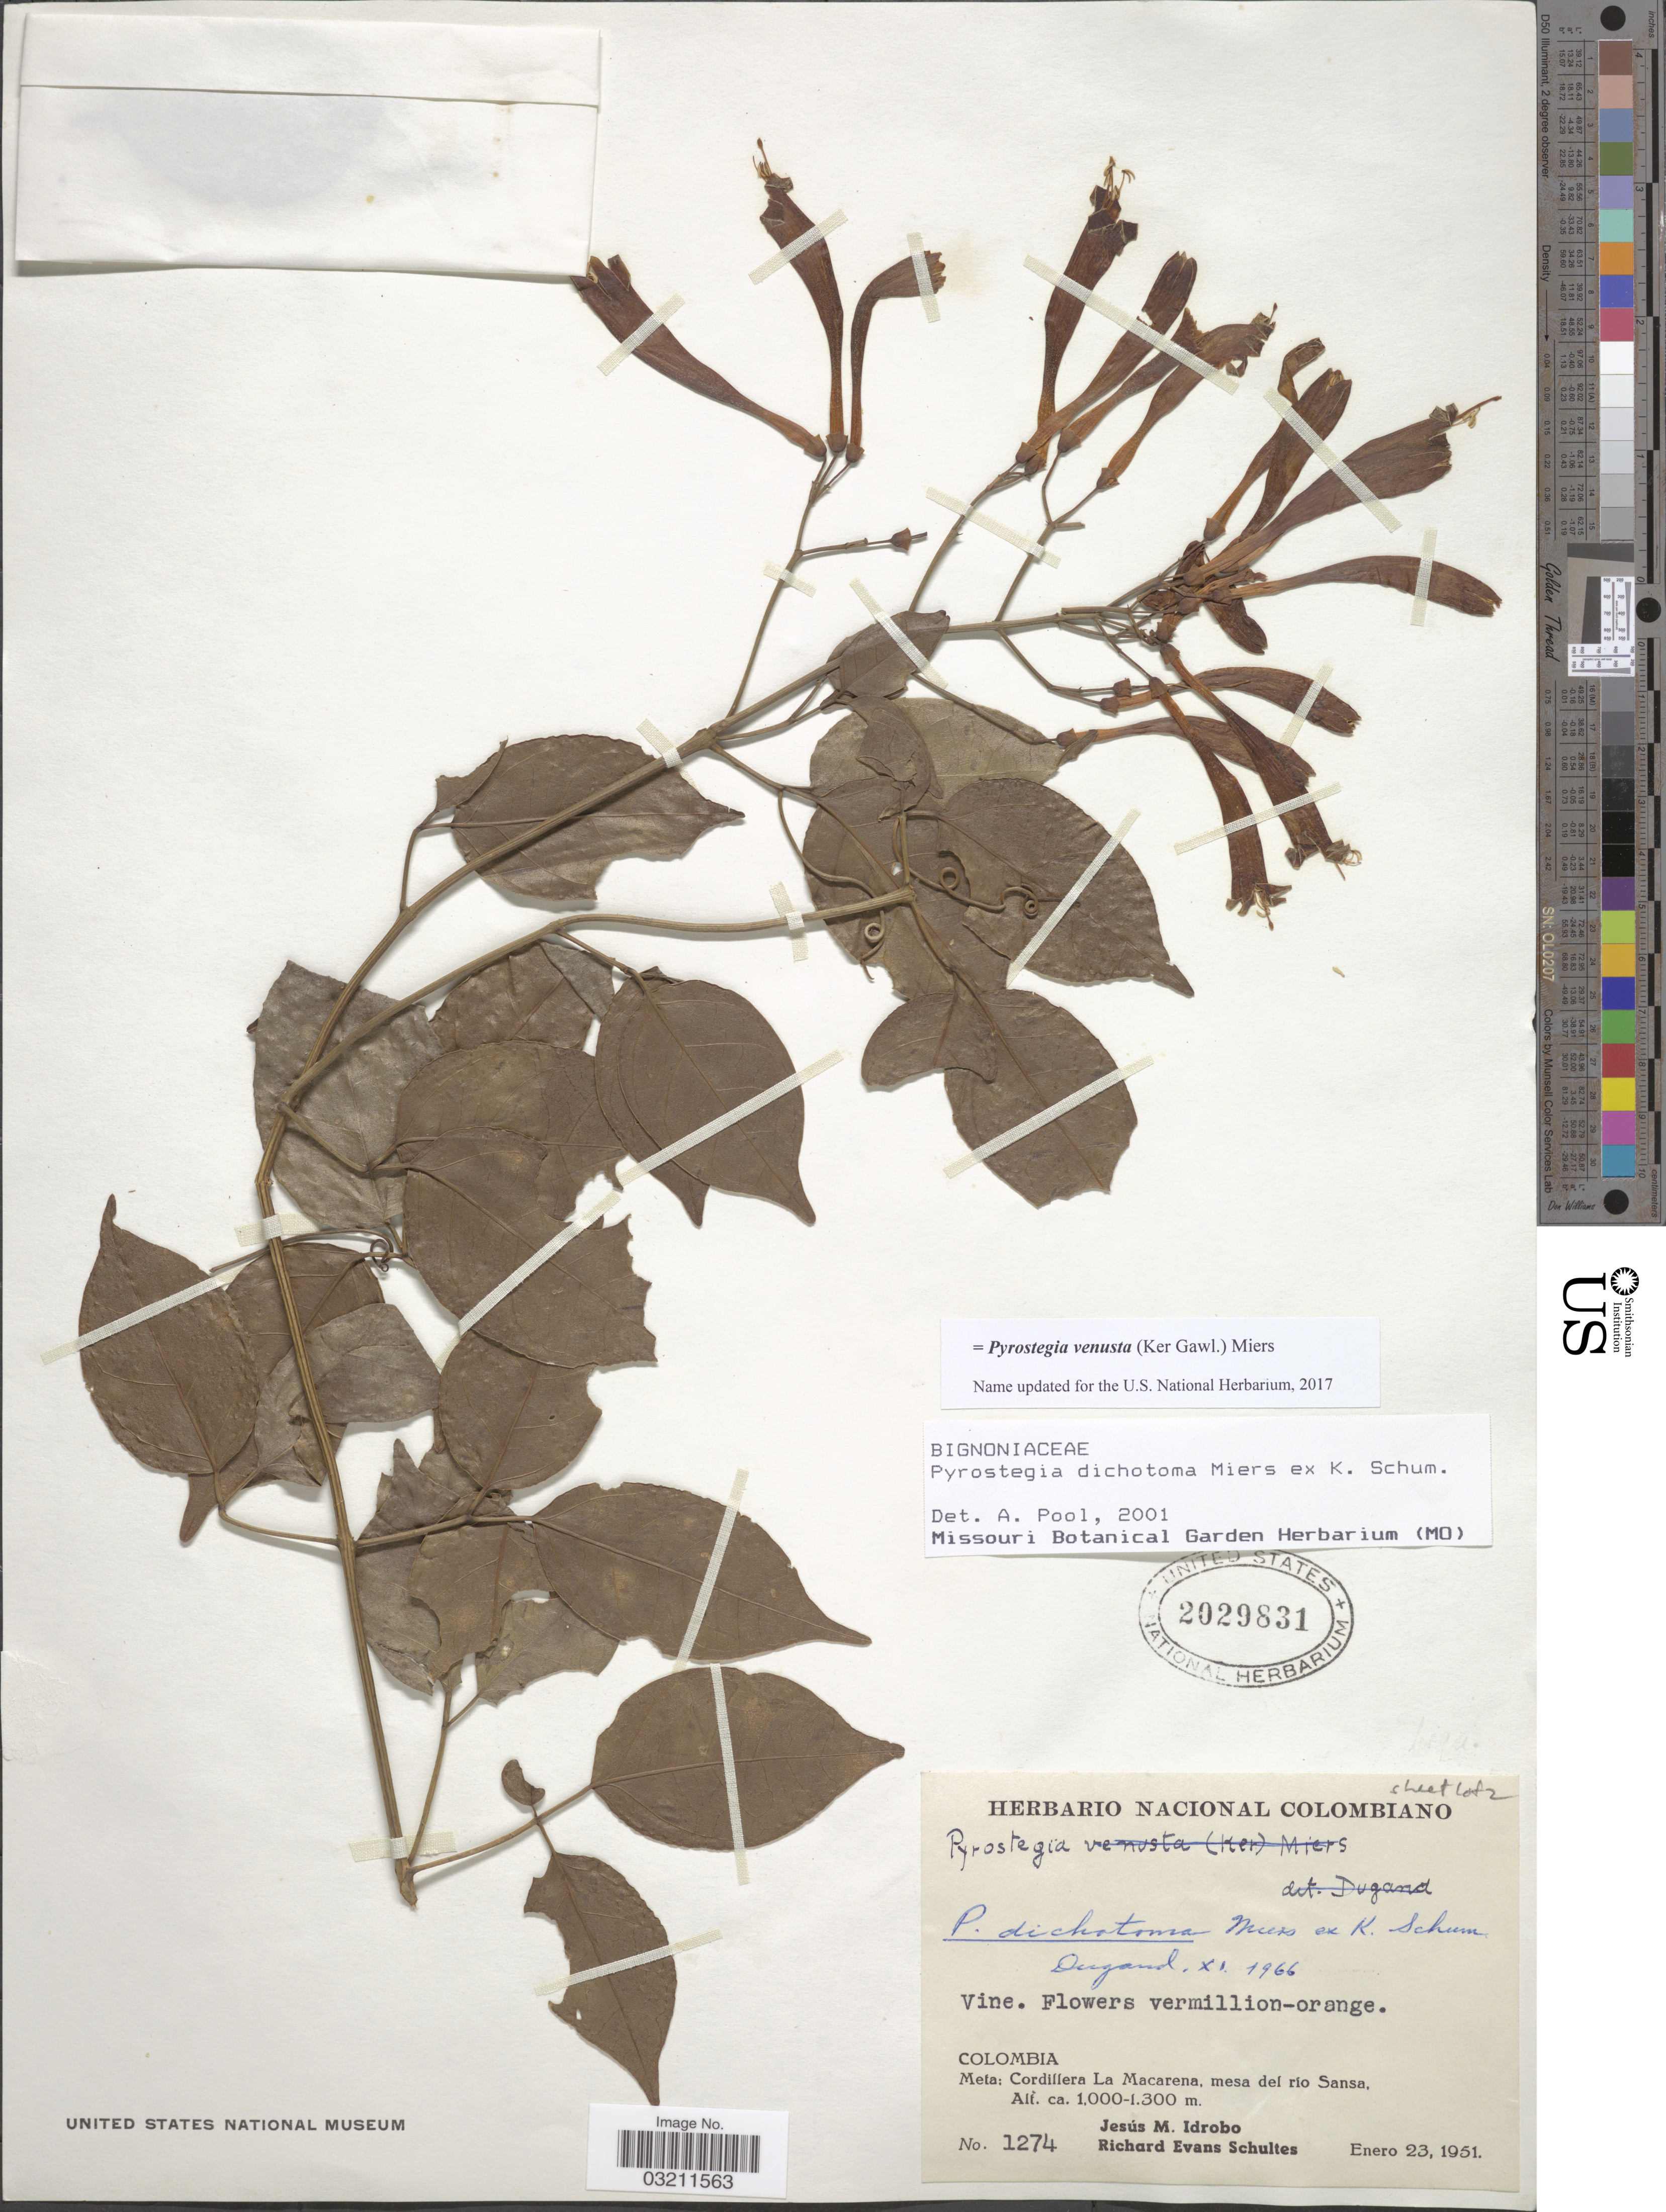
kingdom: Plantae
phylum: Tracheophyta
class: Magnoliopsida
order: Lamiales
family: Bignoniaceae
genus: Pyrostegia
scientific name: Pyrostegia venusta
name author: (Ker Gawl.) Miers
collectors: J. M. Idrobo & R. E. Schultes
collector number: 1274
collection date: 1951-01-23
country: Colombia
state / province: Meta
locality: Cordillera La Macarena, mesa del río Sansa.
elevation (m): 1000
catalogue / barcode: US 2029831